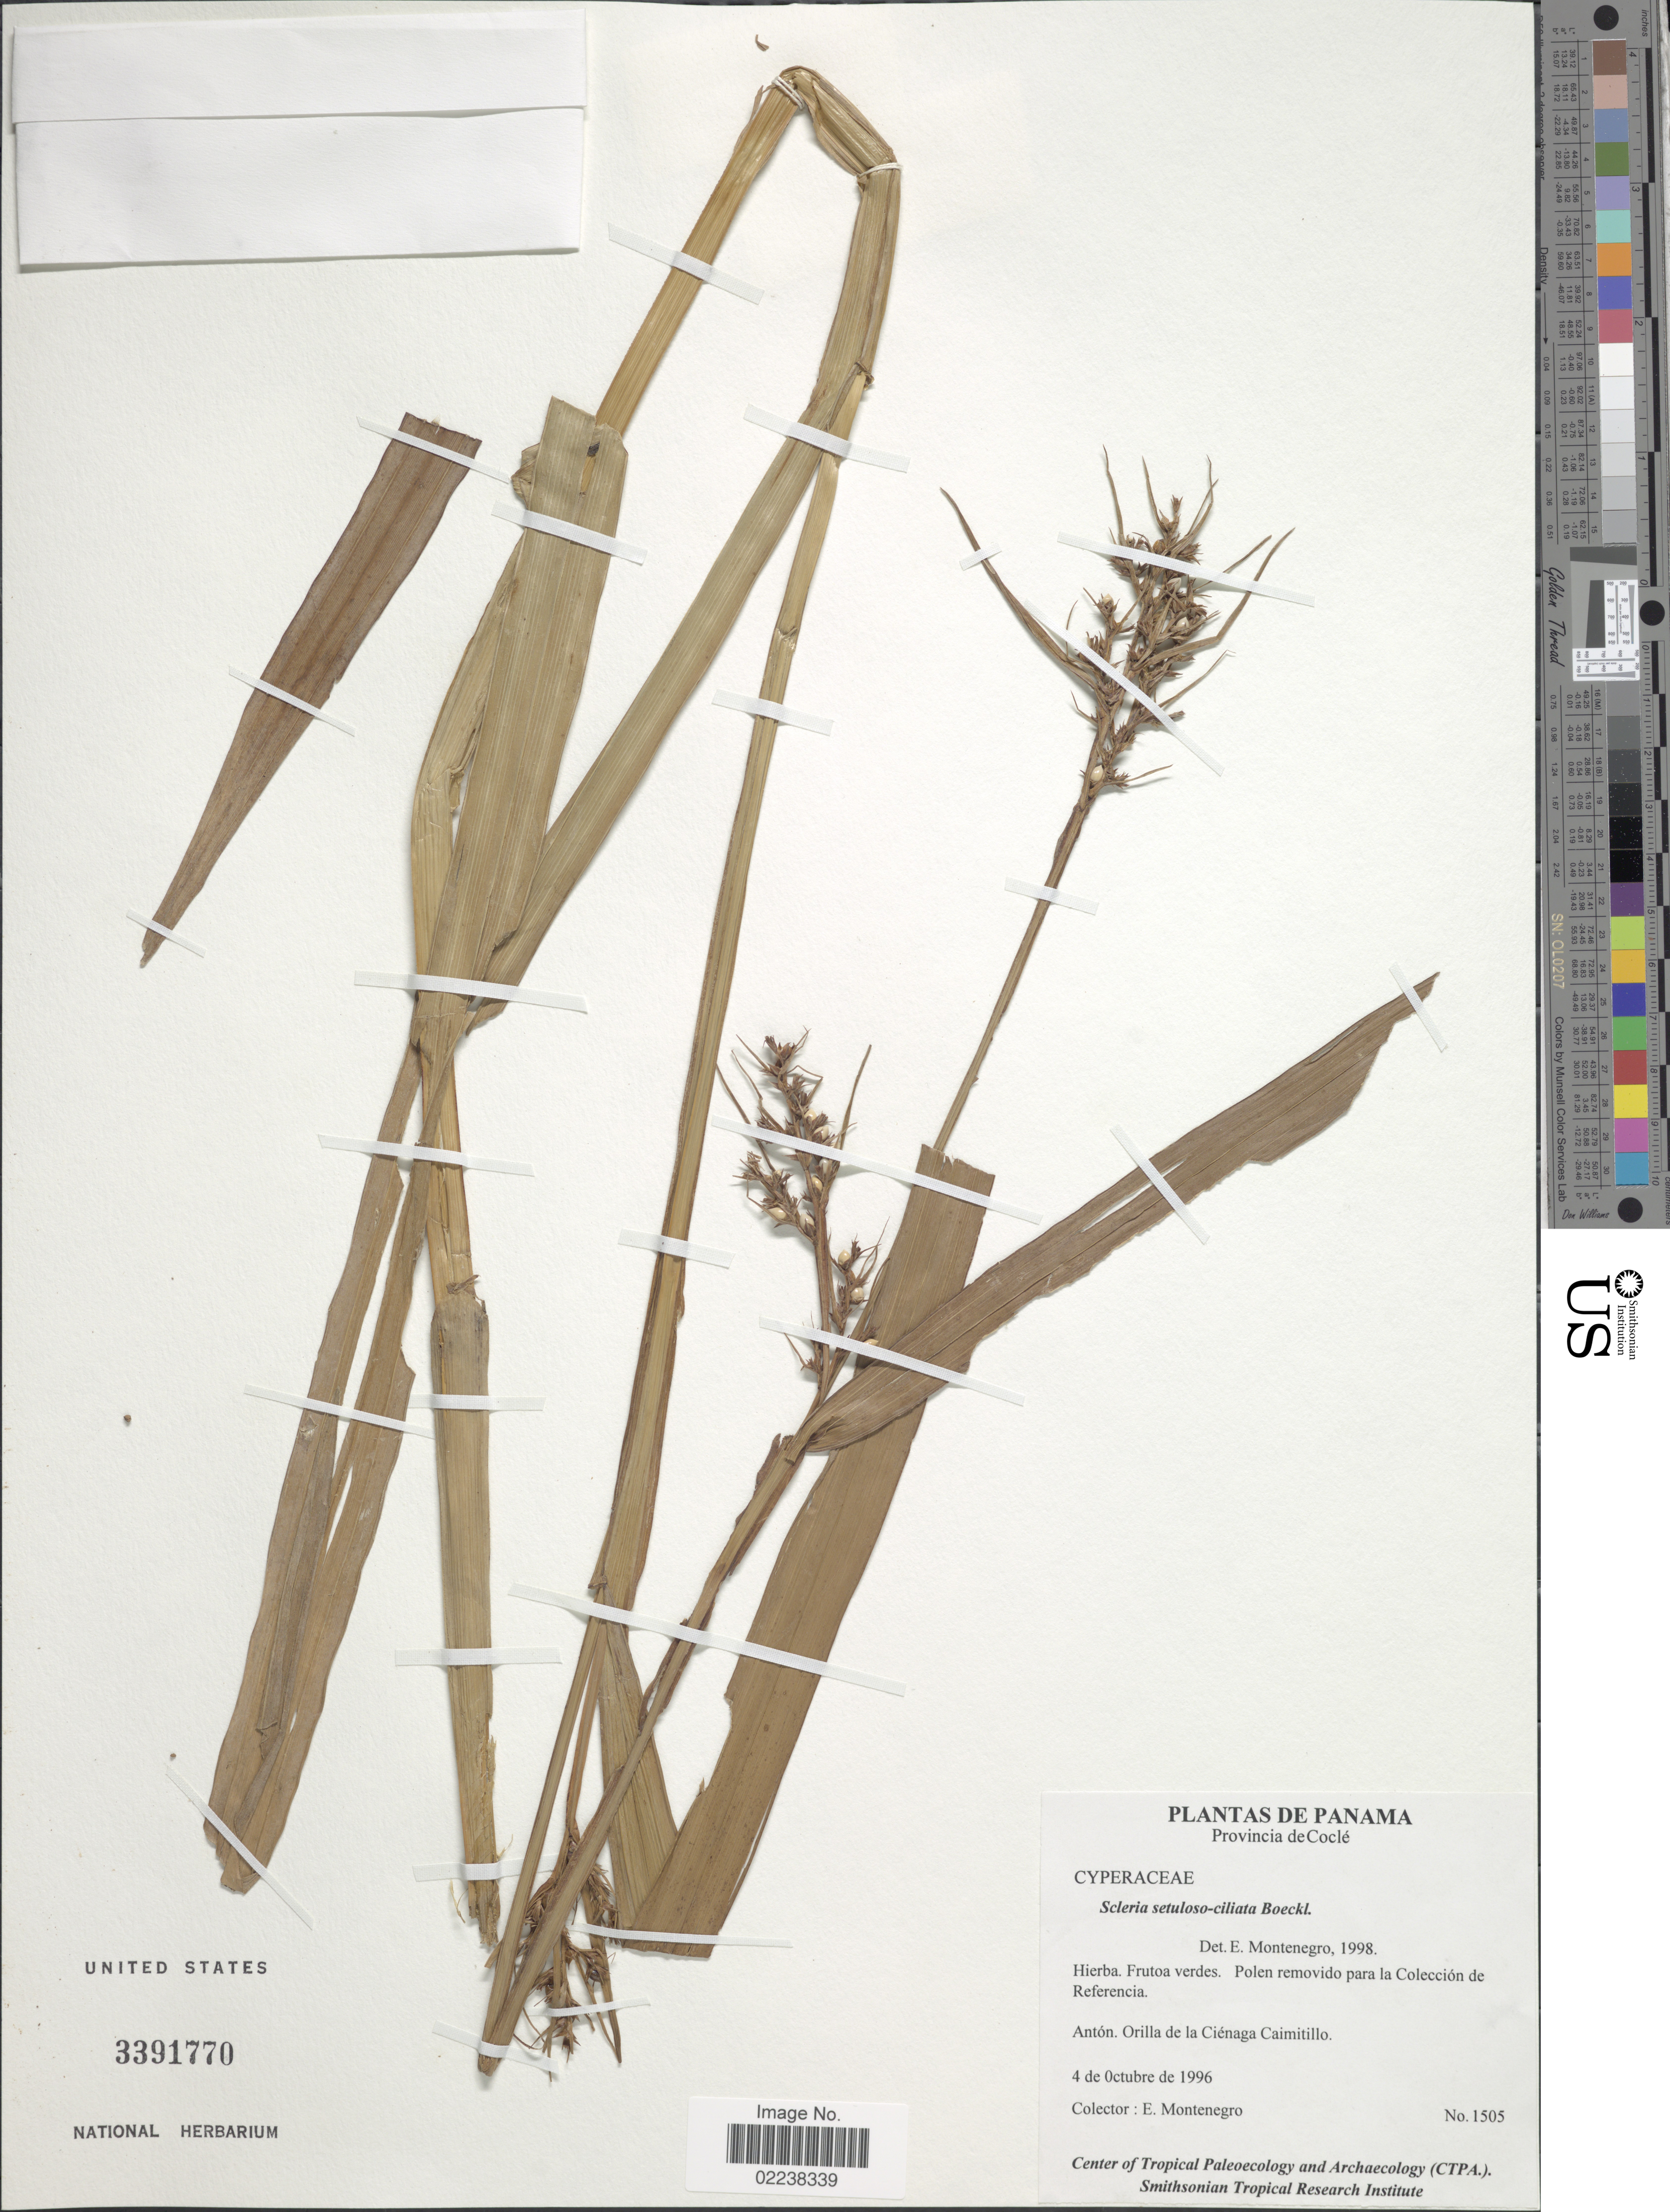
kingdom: Plantae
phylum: Tracheophyta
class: Liliopsida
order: Poales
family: Cyperaceae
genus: Scleria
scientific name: Scleria setulosociliata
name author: Boeckeler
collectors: E. Montenegro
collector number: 1505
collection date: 1996-10-04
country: Panama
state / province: Coclé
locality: Provincia de Cocle, Anton. Orrila de la Cienaga Caimitillo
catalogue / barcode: US 3391770